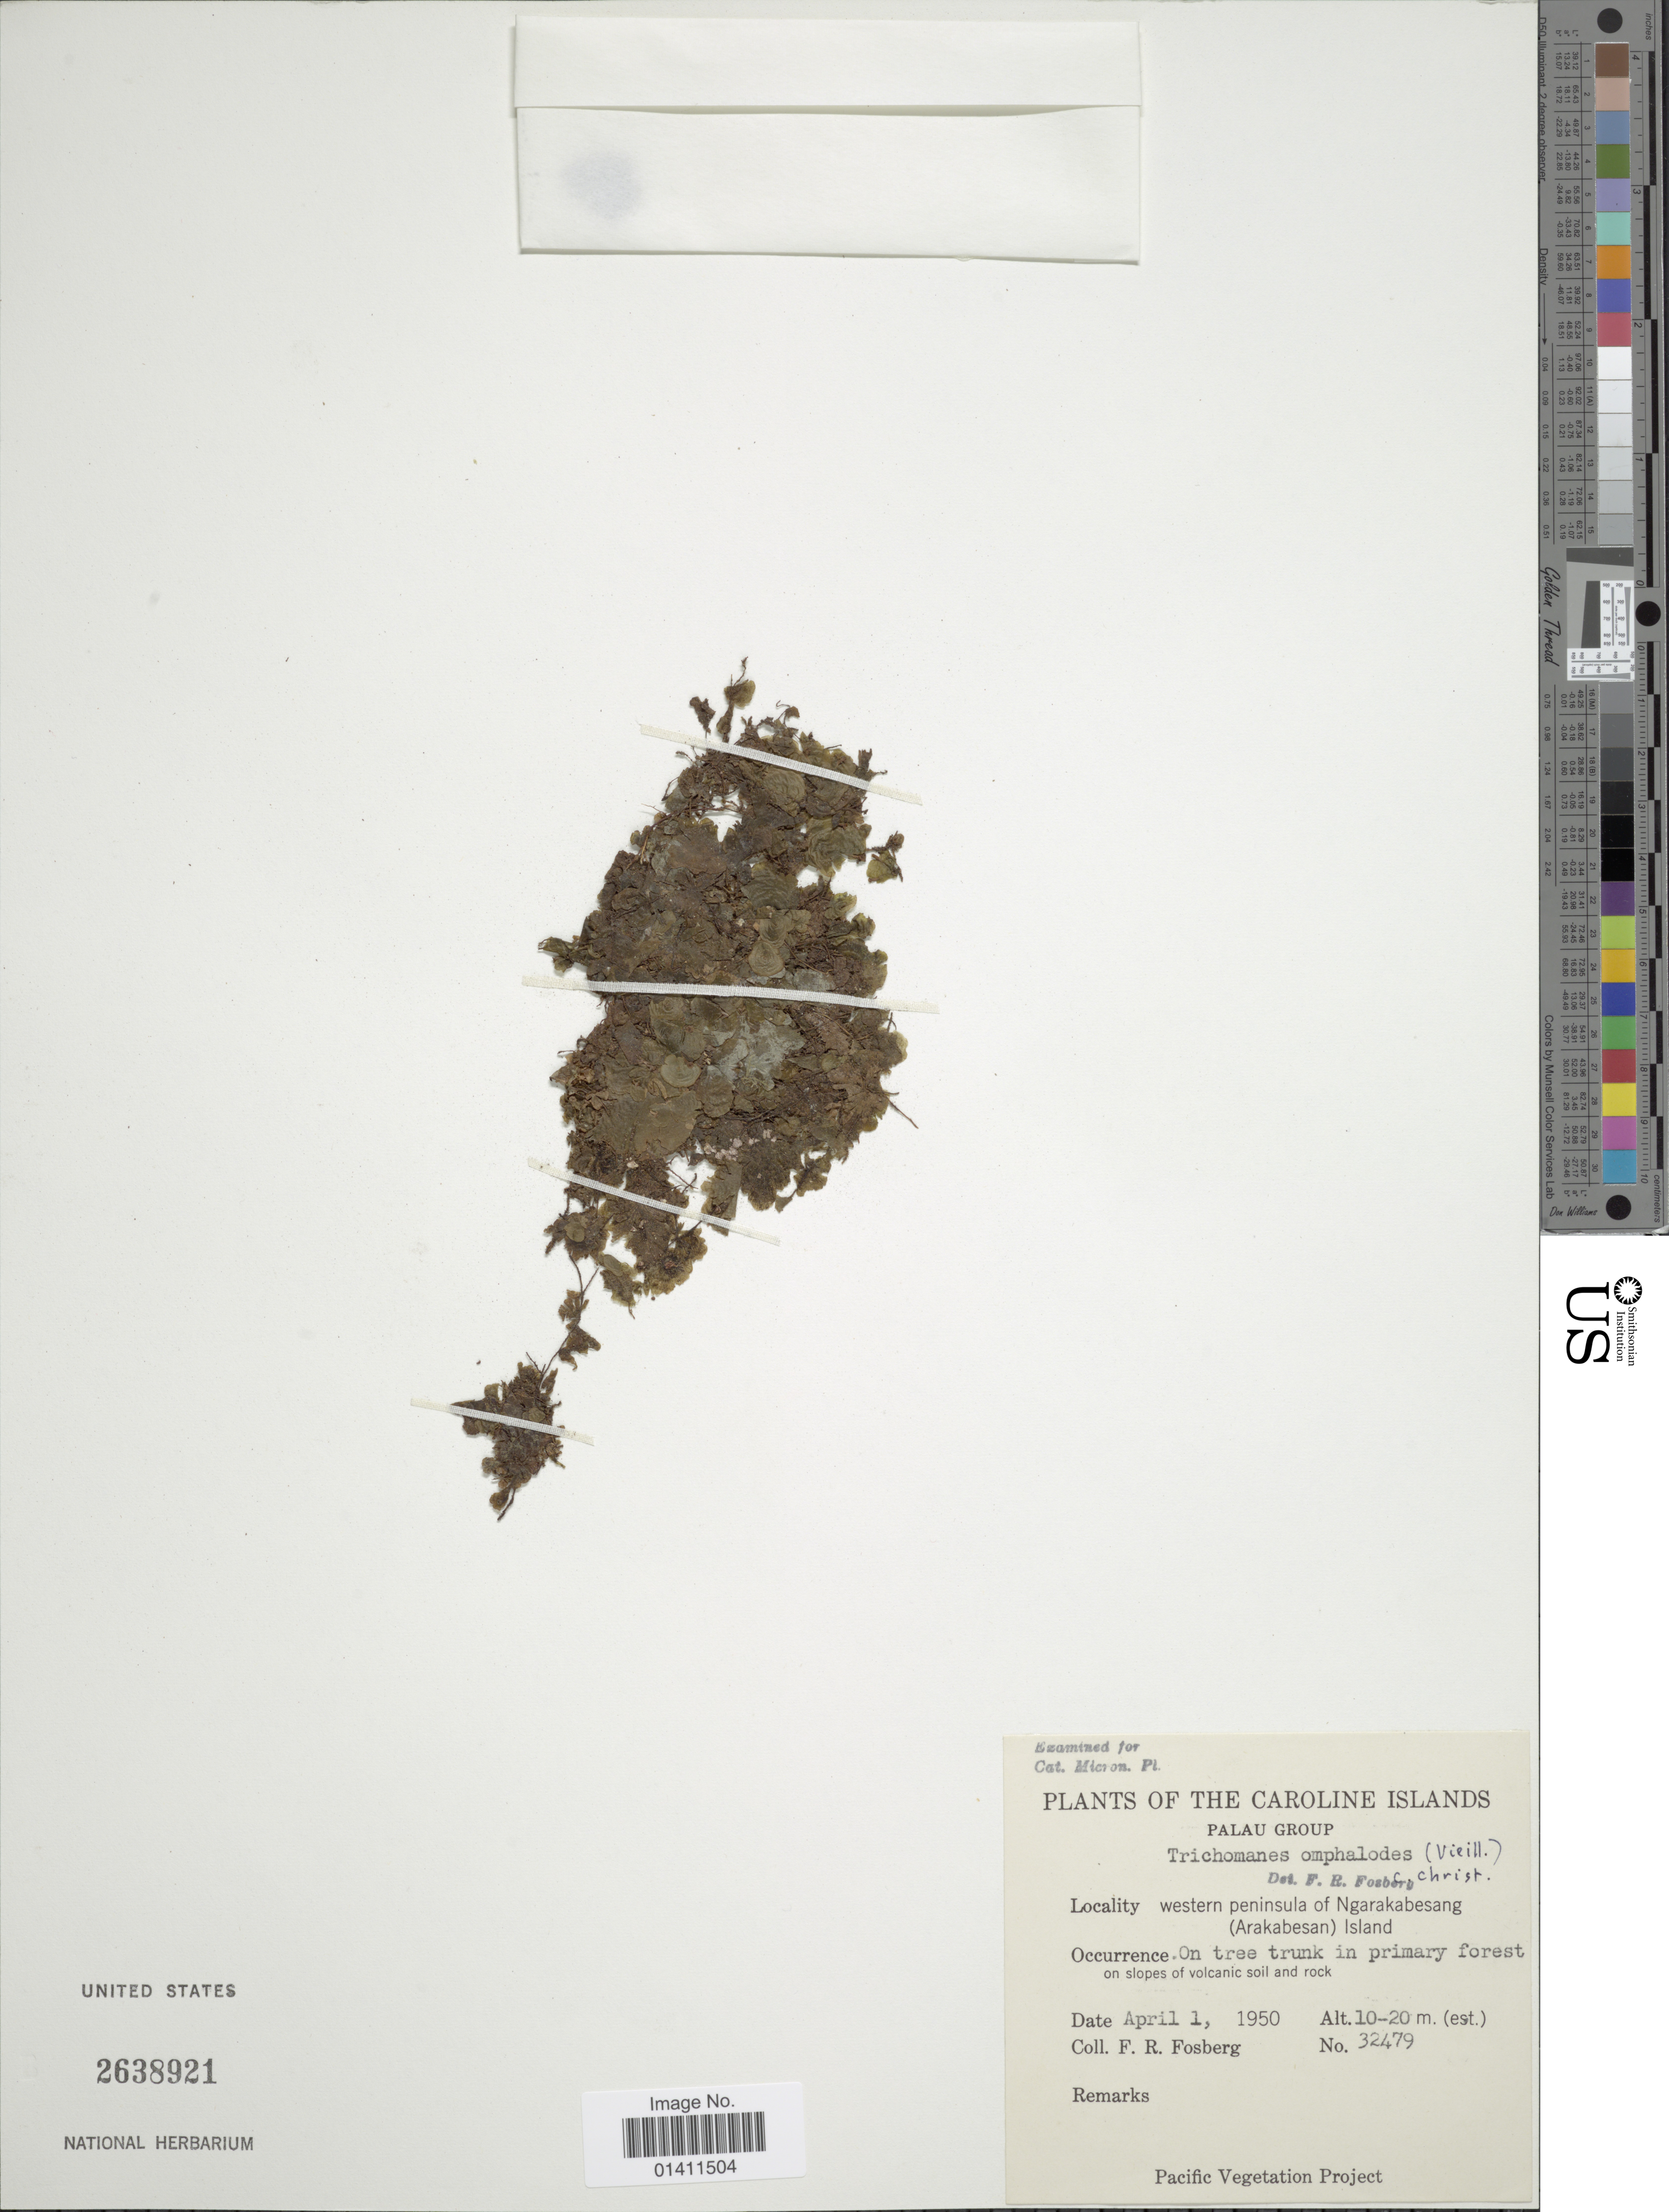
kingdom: Plantae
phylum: Tracheophyta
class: Polypodiopsida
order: Hymenophyllales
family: Hymenophyllaceae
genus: Didymoglossum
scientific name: Didymoglossum tahitense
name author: (Nadeaud) Ebihara & K. Iwats.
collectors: F. R. Fosberg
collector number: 32479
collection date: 1950-04-01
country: Palau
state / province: Koror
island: Ngerekebesang [Arakabesan]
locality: Palau Group. Western peninsula of Ngarakabesang (Arakabesan) Island.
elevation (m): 10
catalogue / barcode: US 2638921